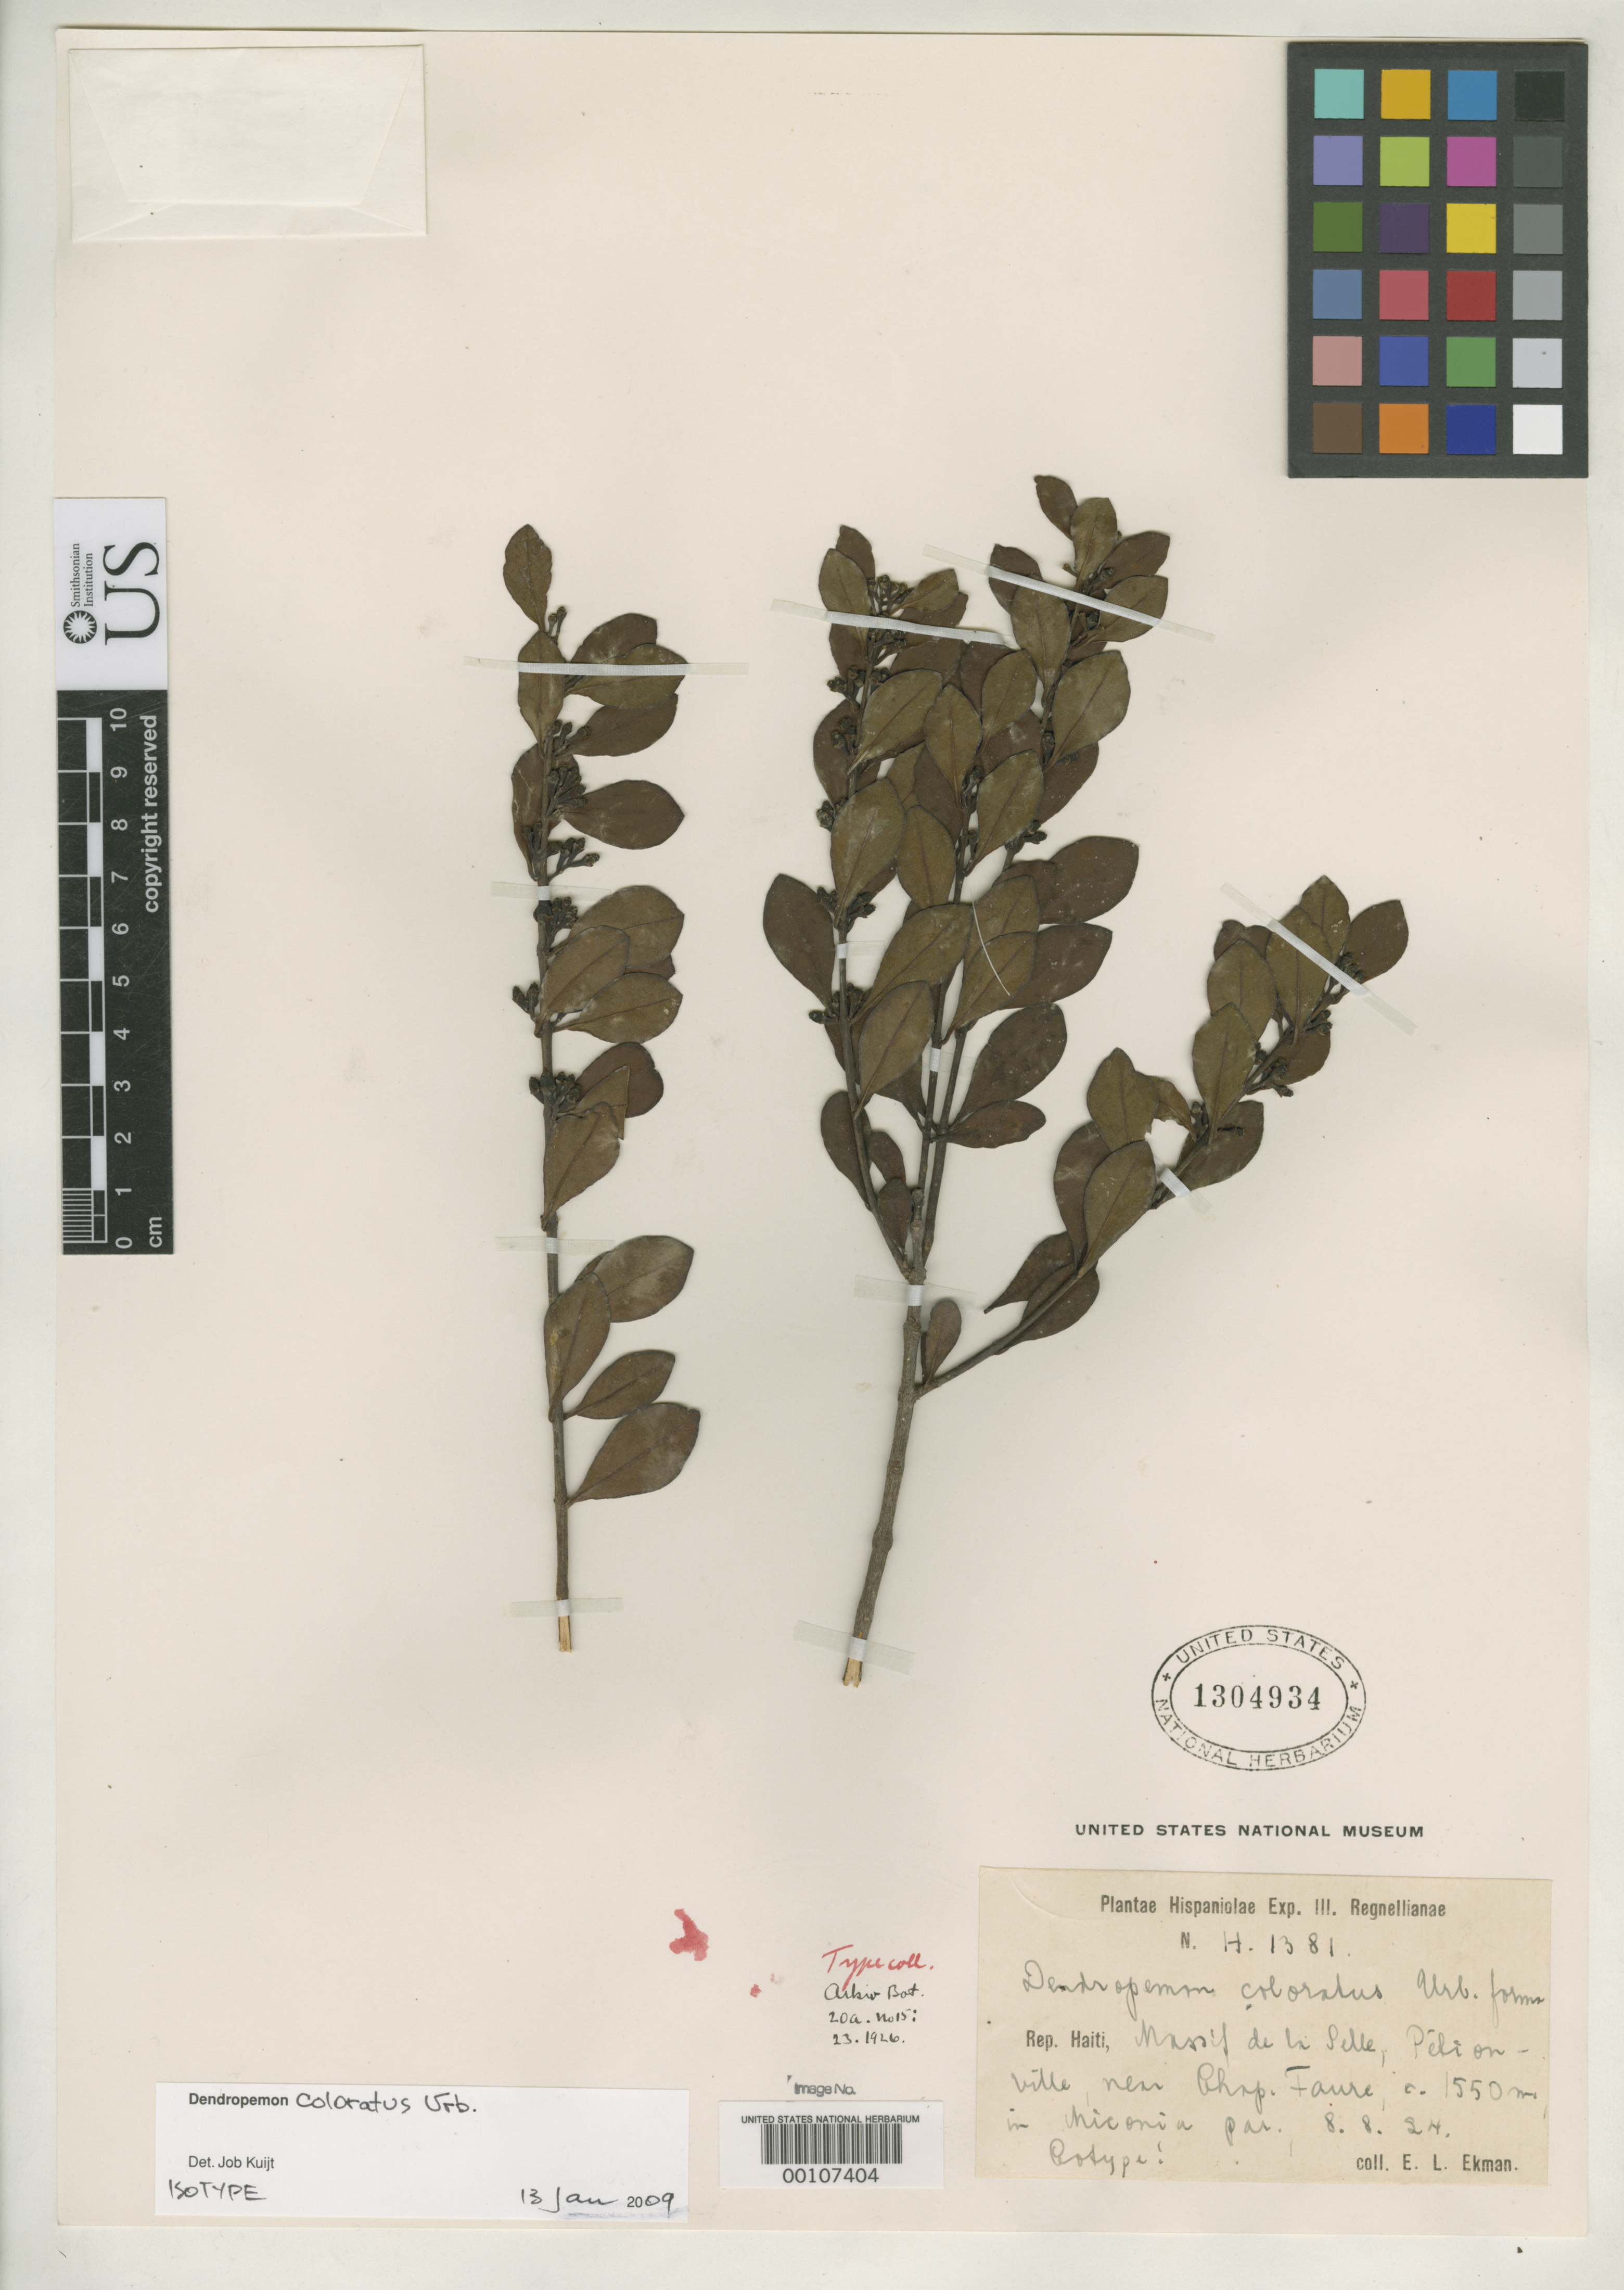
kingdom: Plantae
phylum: Tracheophyta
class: Magnoliopsida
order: Santalales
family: Loranthaceae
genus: Dendropemon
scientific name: Dendropemon coloratus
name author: Urb.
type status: Isotype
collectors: E. L. Ekman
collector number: H 1381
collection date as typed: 08 Aug 1924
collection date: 1924-08-08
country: Haiti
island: Hispaniola Island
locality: Massif de La Selle, prope Chapelle Faure.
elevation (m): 1550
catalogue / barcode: US 1304934